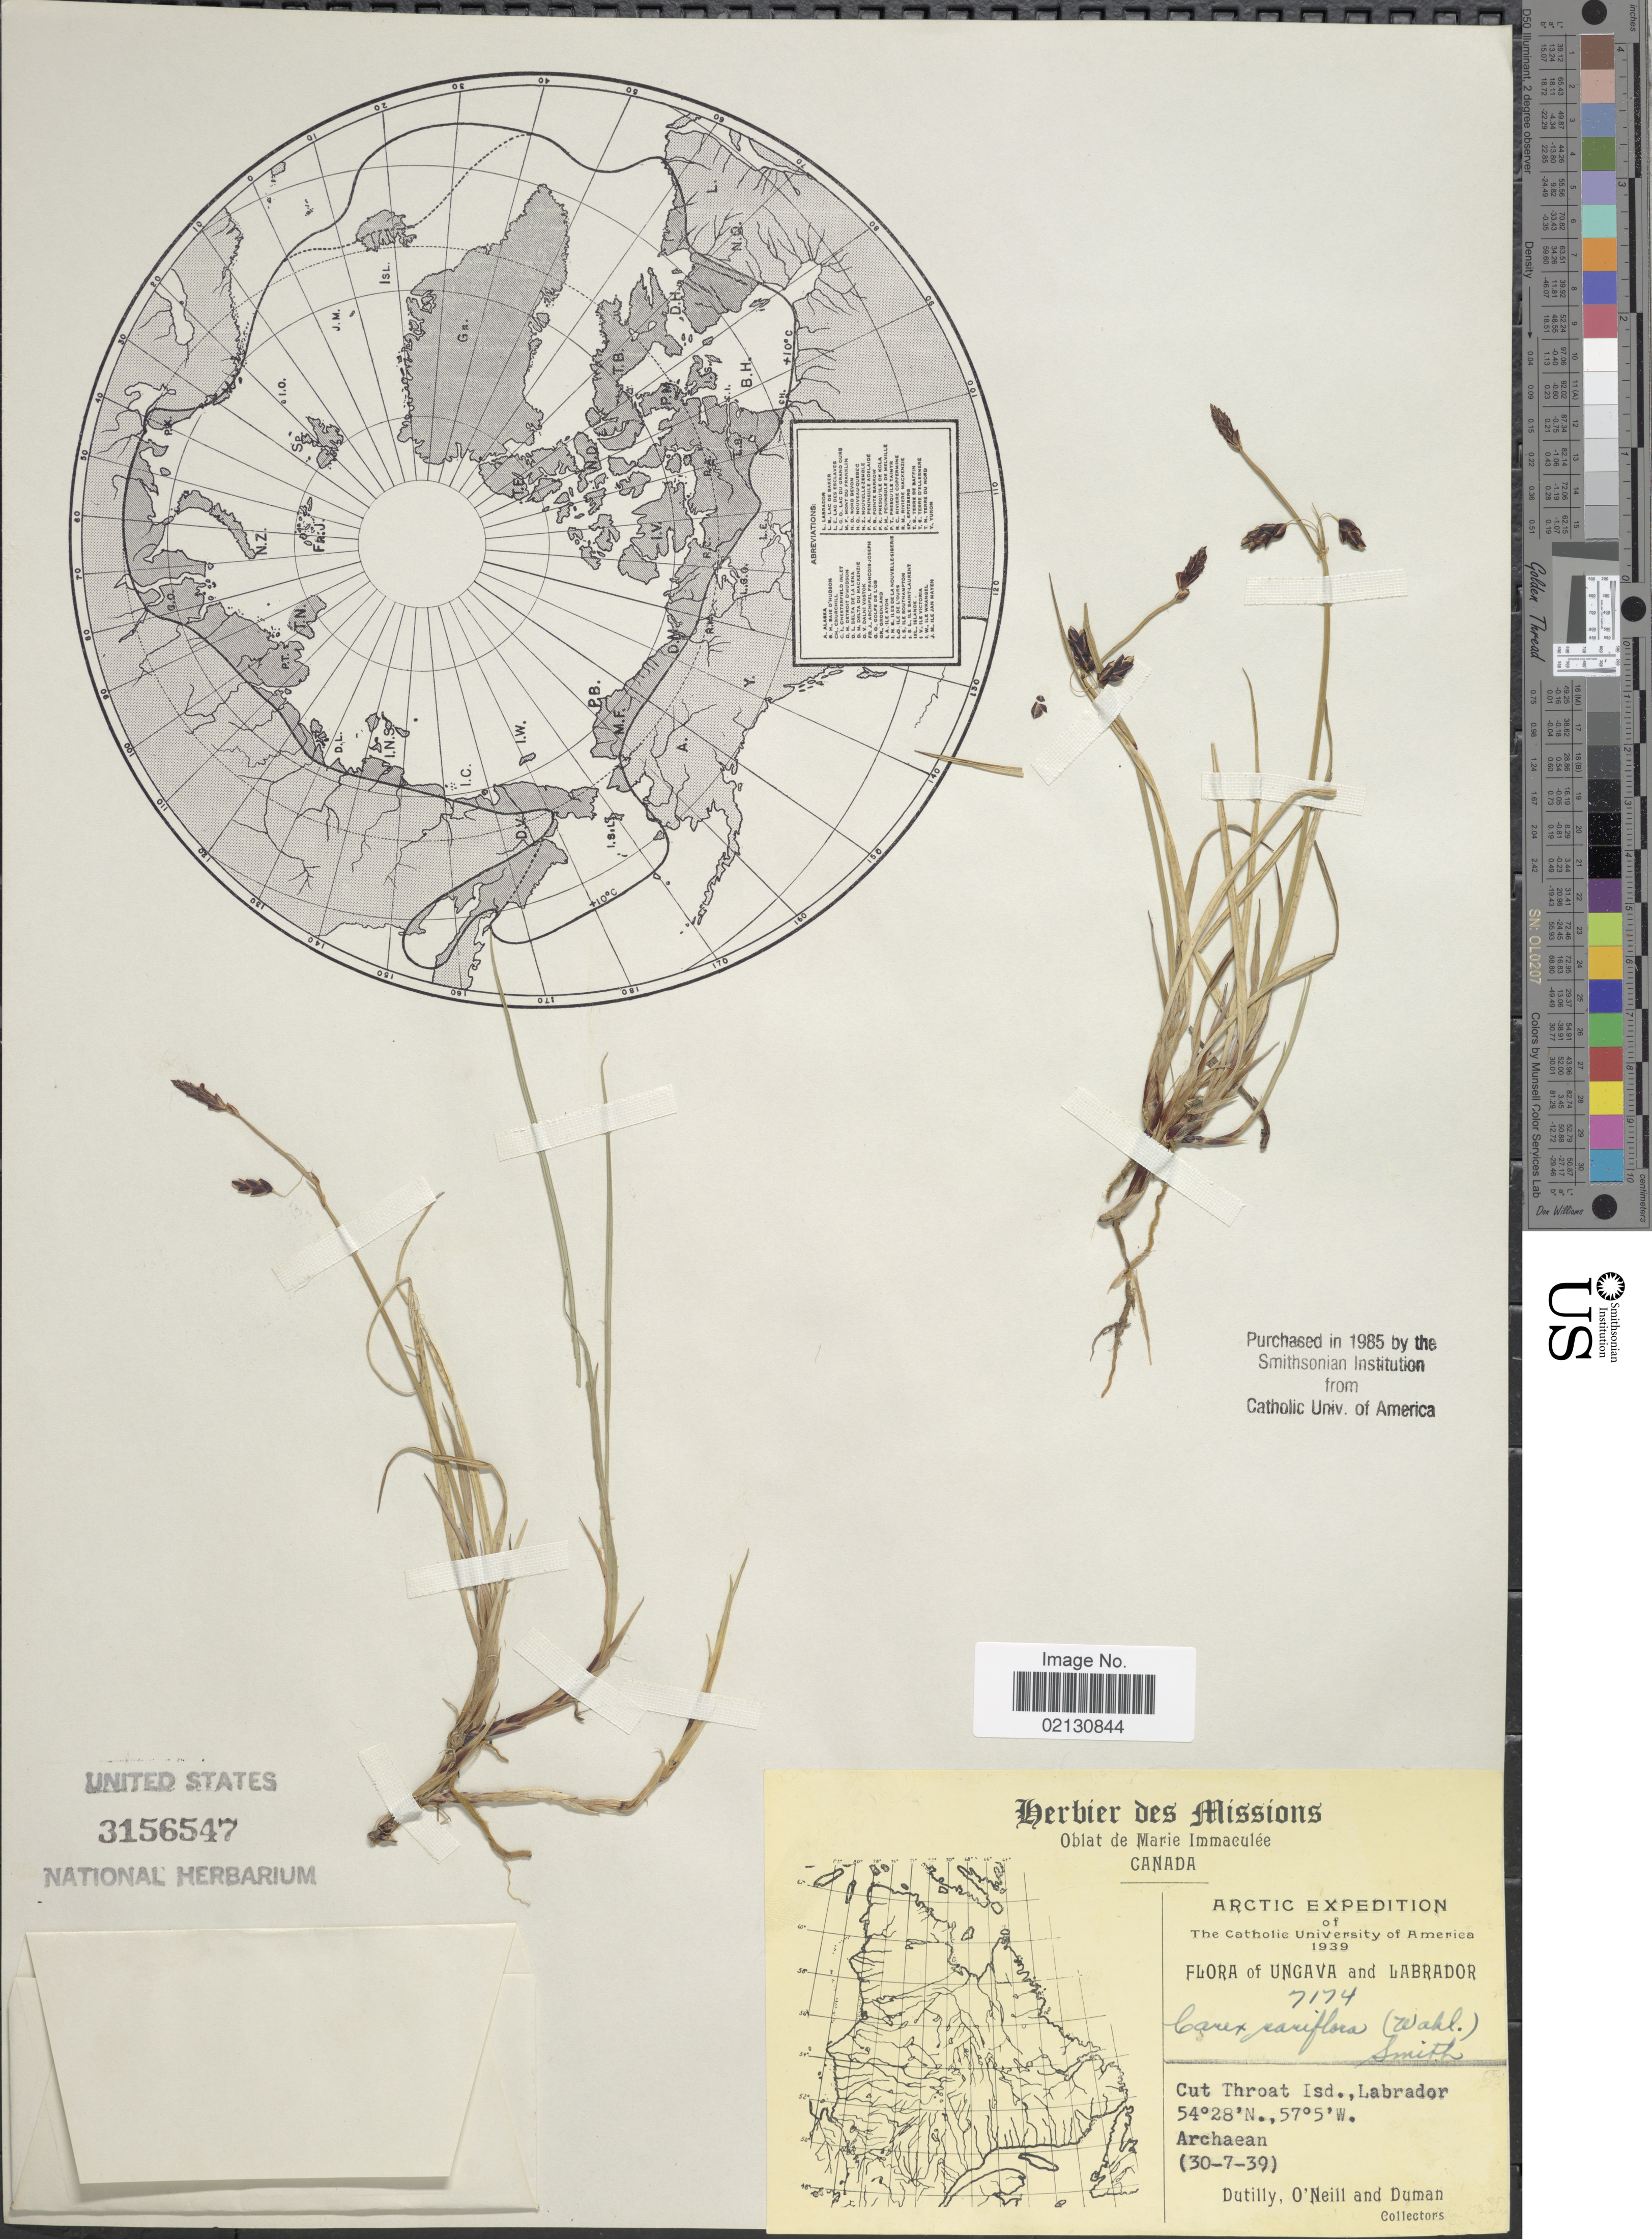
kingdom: Plantae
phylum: Tracheophyta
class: Liliopsida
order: Poales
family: Cyperaceae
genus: Carex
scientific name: Carex rariflora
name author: (Wahlenb.) Sm.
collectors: -. Dutilly, O' Neill & -. Duman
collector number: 7174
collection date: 1939-07-30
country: Canada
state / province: Newfoundland and Labrador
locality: Arctic. Cut Throat Isd., Labrador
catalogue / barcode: US 3156547